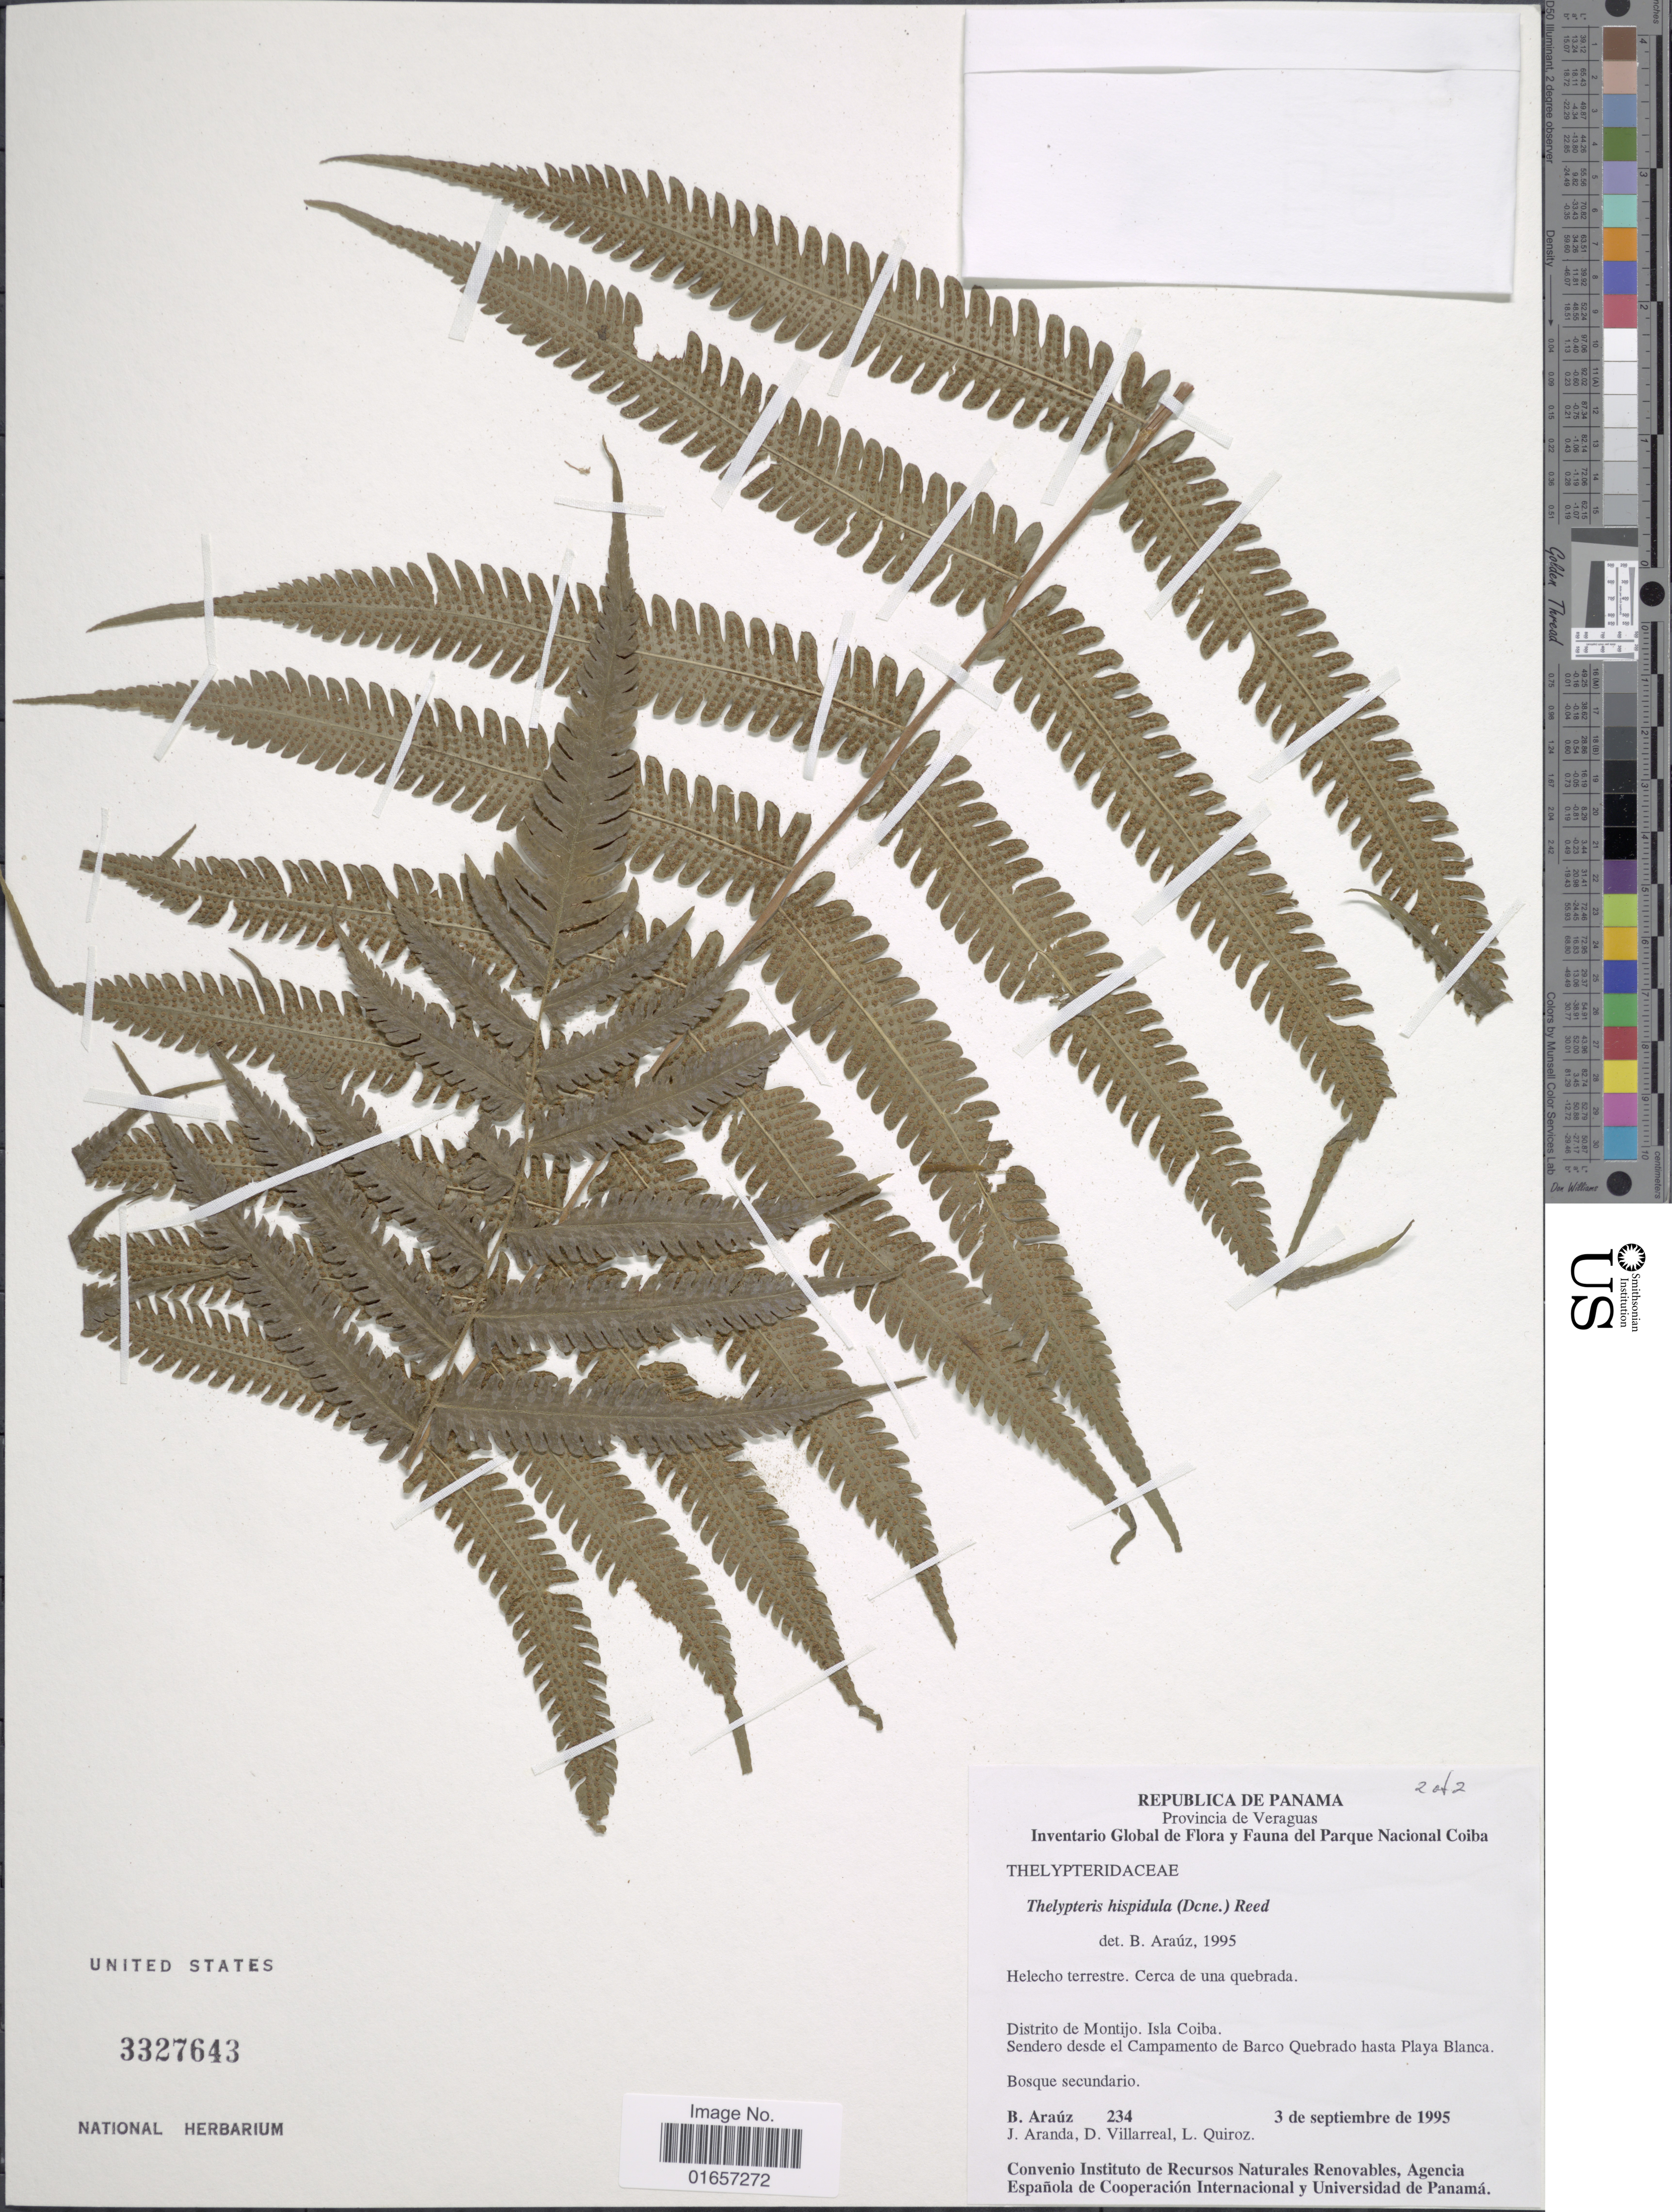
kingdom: Plantae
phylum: Tracheophyta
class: Polypodiopsida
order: Polypodiales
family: Thelypteridaceae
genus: Christella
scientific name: Christella hispidula var. hispidula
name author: (Decne.) Holttum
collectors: B. Araúz, J. Aranda, D. Villarreal & L. Quiroz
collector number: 234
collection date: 1995-09-03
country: Panama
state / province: Veraguas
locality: Distrito de Montijo, Isla Coiba, Sendero desde el Campamento de Barco Quebrado hasta Playa Blanca, Bosque secundario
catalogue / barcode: US 3327643